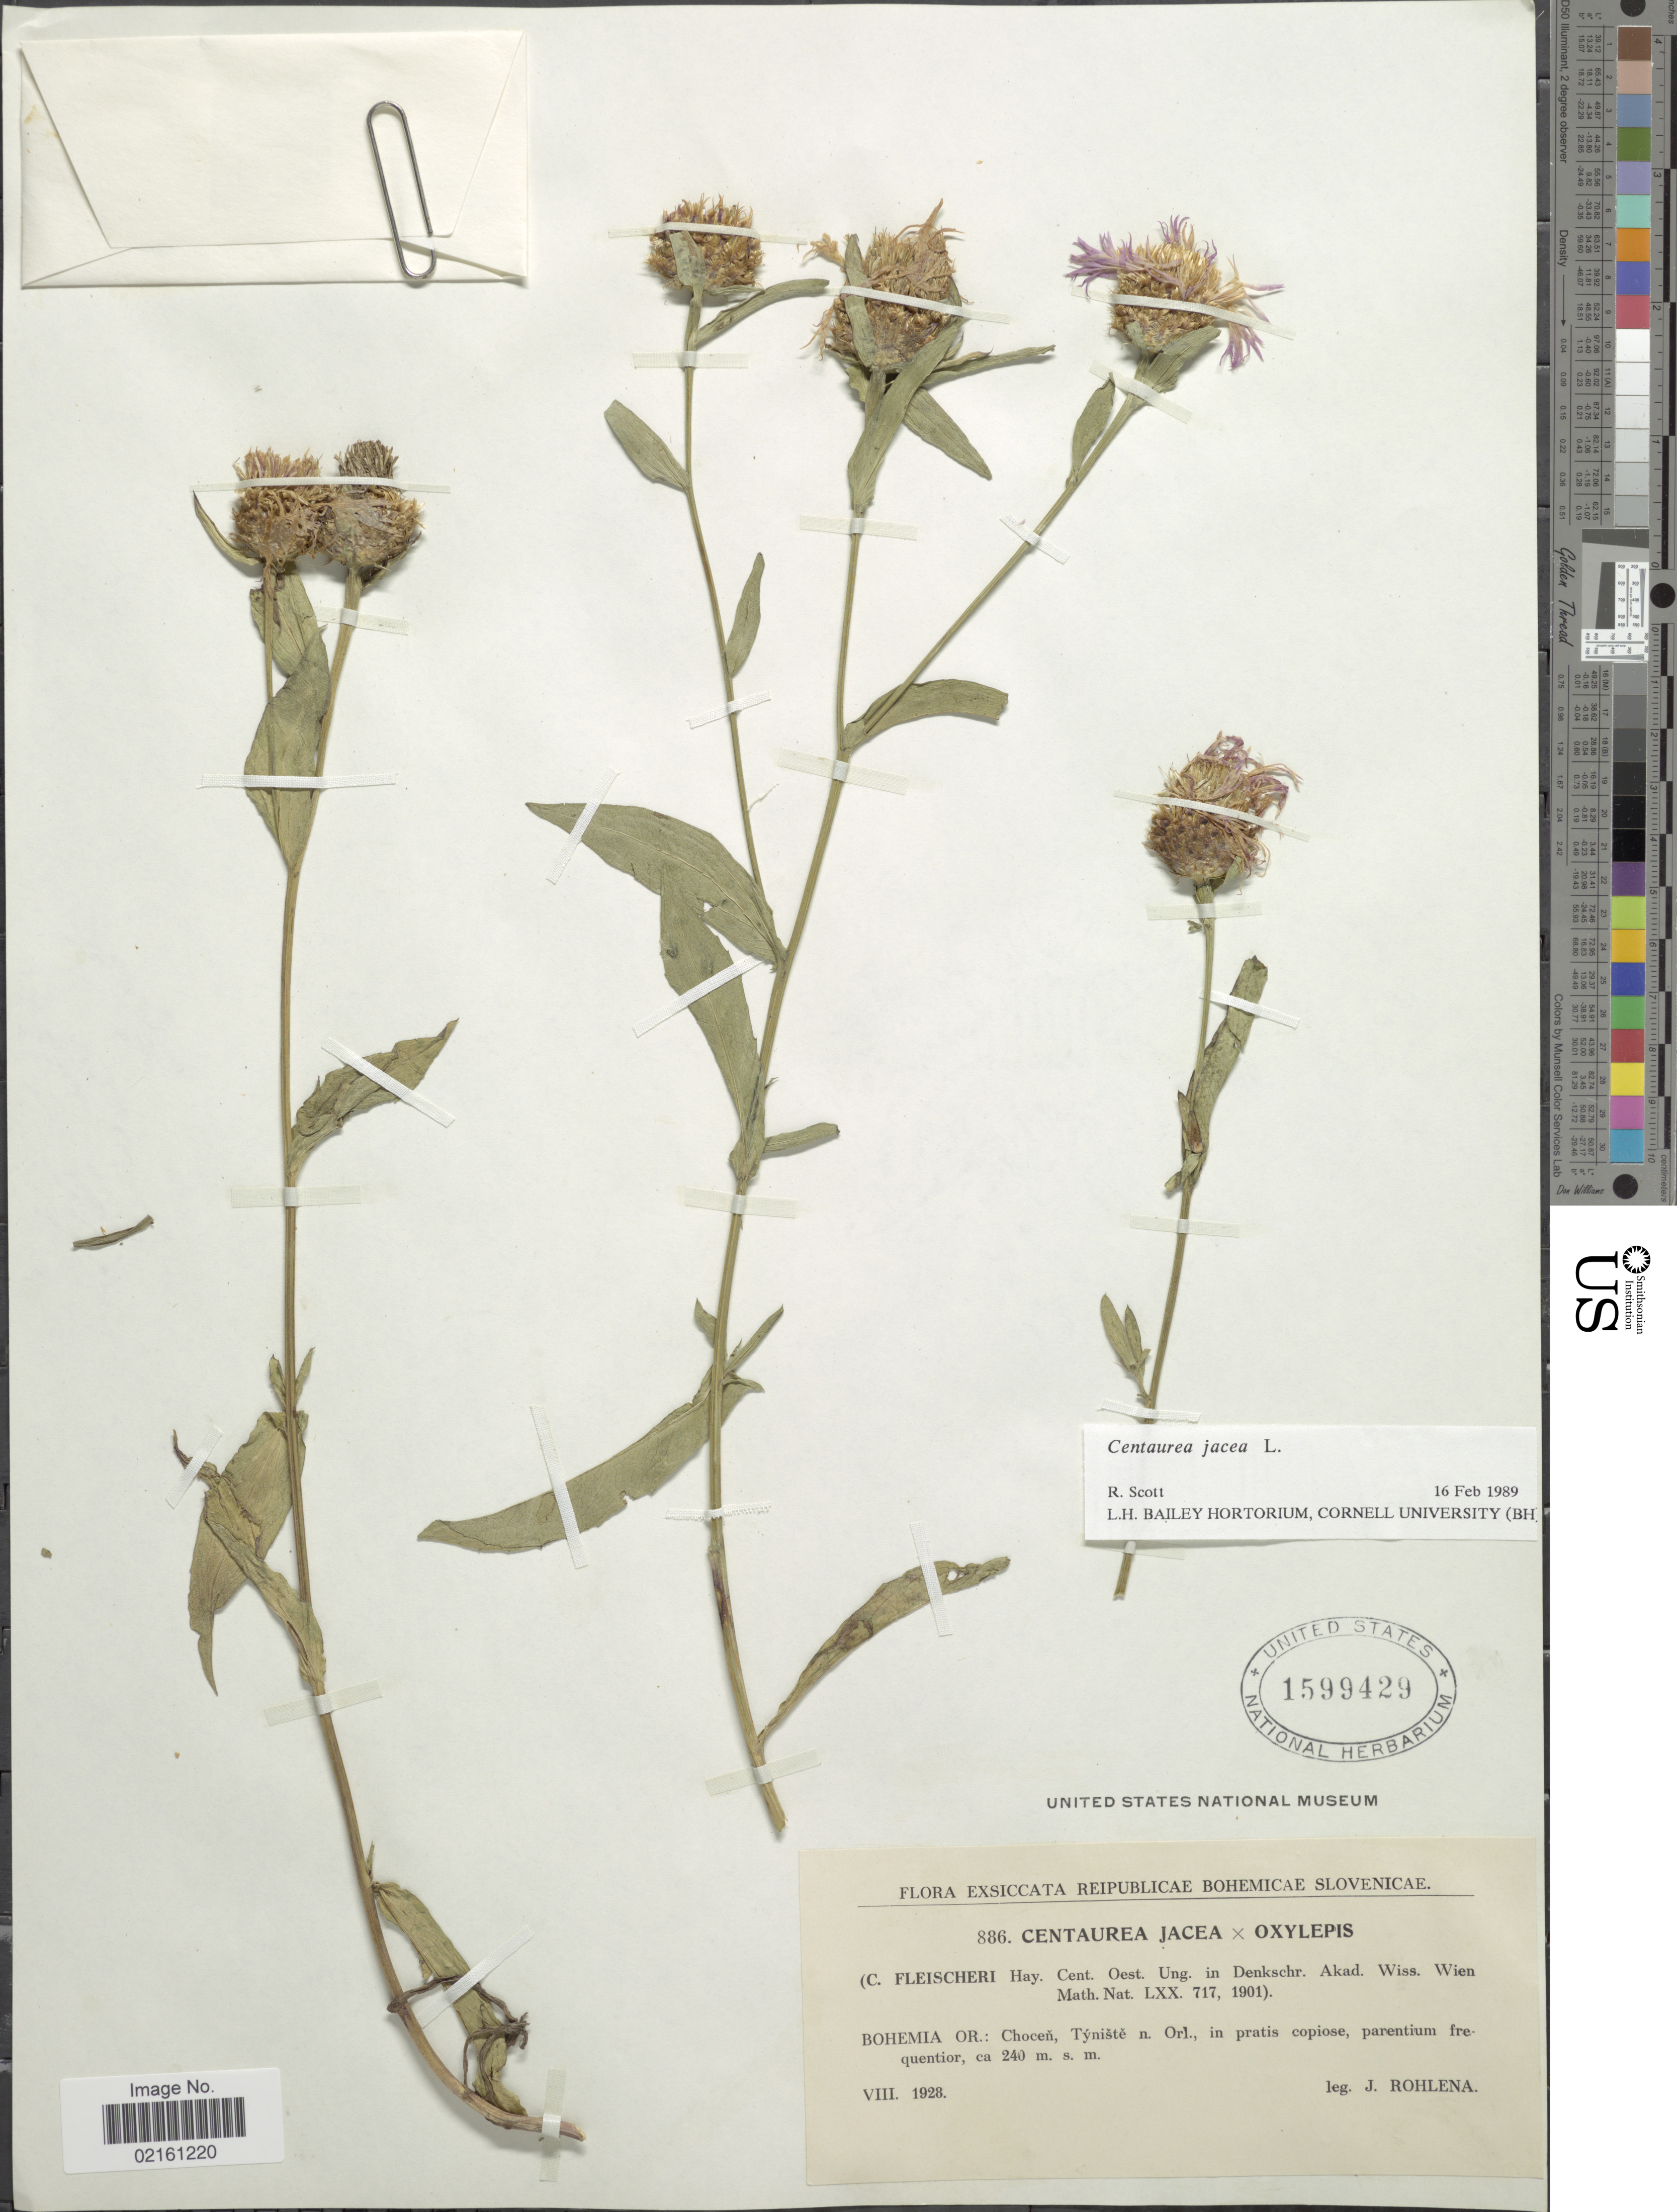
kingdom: Plantae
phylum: Tracheophyta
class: Magnoliopsida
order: Asterales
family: Asteraceae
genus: Centaurea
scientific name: Centaurea jacea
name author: L.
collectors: J. Rohlena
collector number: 886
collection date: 1928-08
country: Slovenia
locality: Reipublicae Bohemicae Slovenicae, Bohemia Or., Chocen, Tyniste n. Orl.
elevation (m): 240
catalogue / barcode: US 1599429